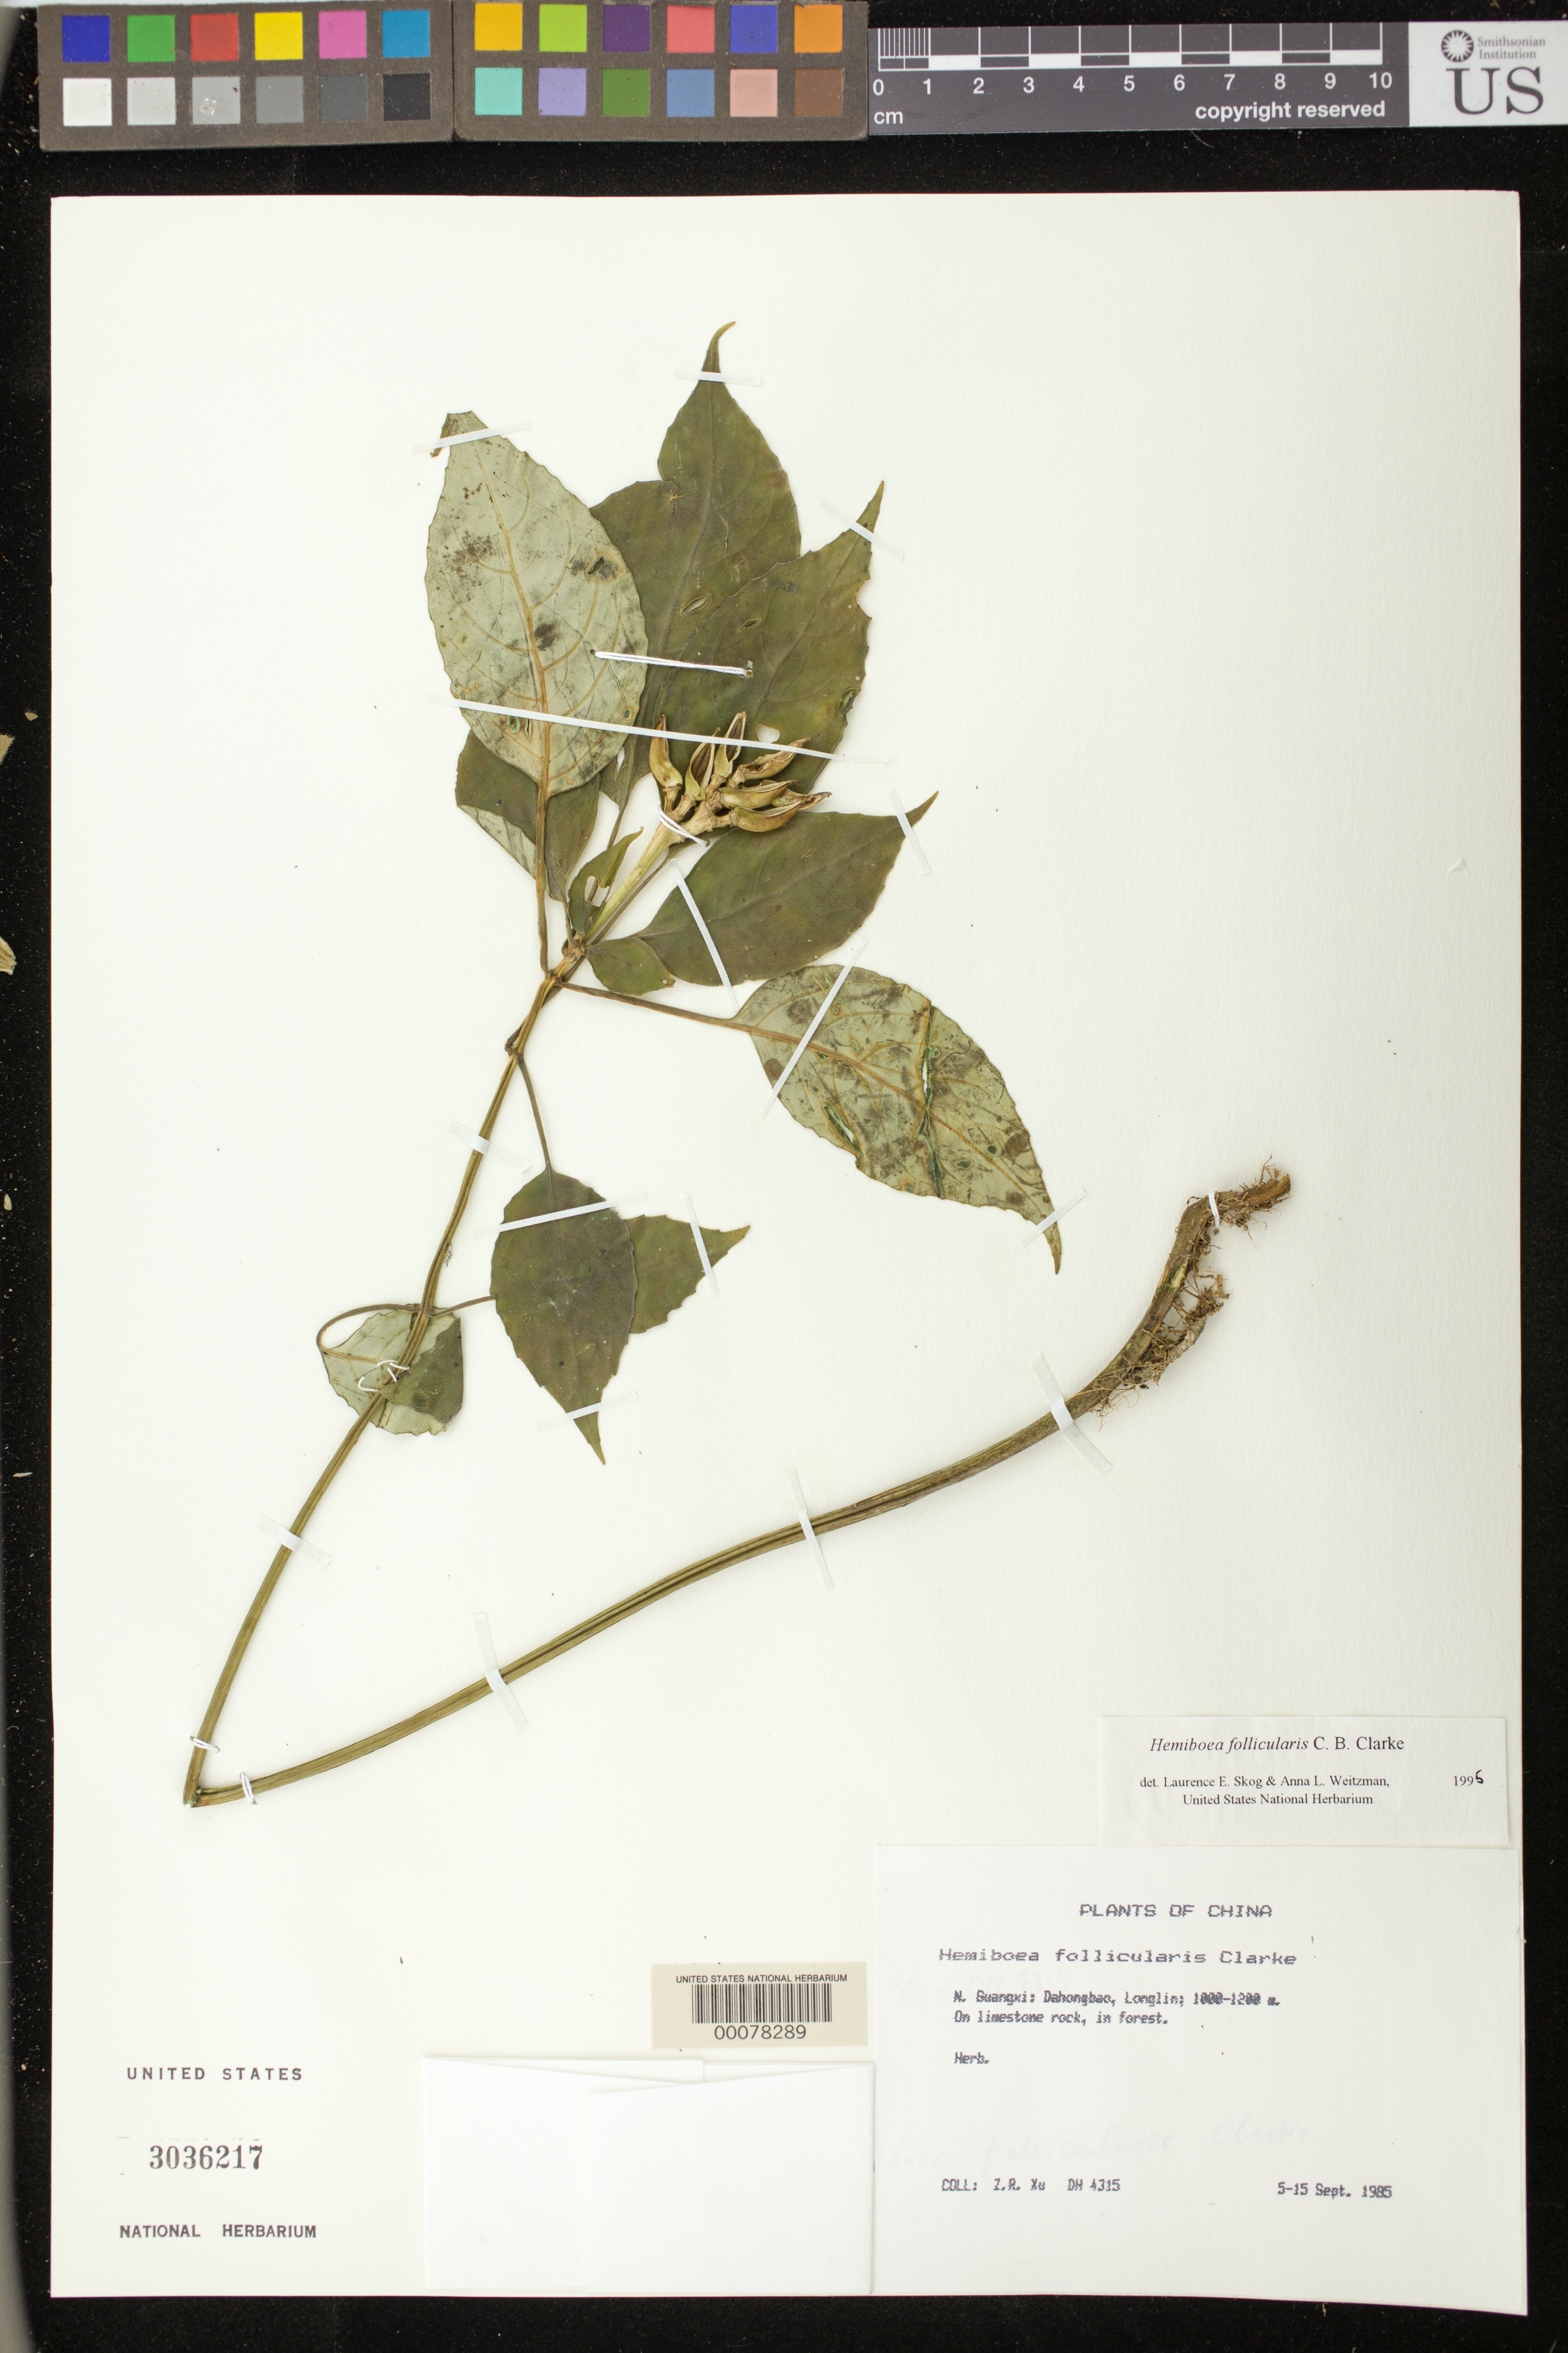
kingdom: Plantae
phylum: Tracheophyta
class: Magnoliopsida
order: Lamiales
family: Gesneriaceae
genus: Hemiboea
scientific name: Hemiboea follicularis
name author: C.B. Clarke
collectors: Z. Xu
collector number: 4315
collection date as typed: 05-15 Sep 1985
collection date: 1985-09-05/1985-09-15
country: China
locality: N guangui, dahongbao, longlin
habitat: On limestone rock, in forest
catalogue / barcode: US 3036217